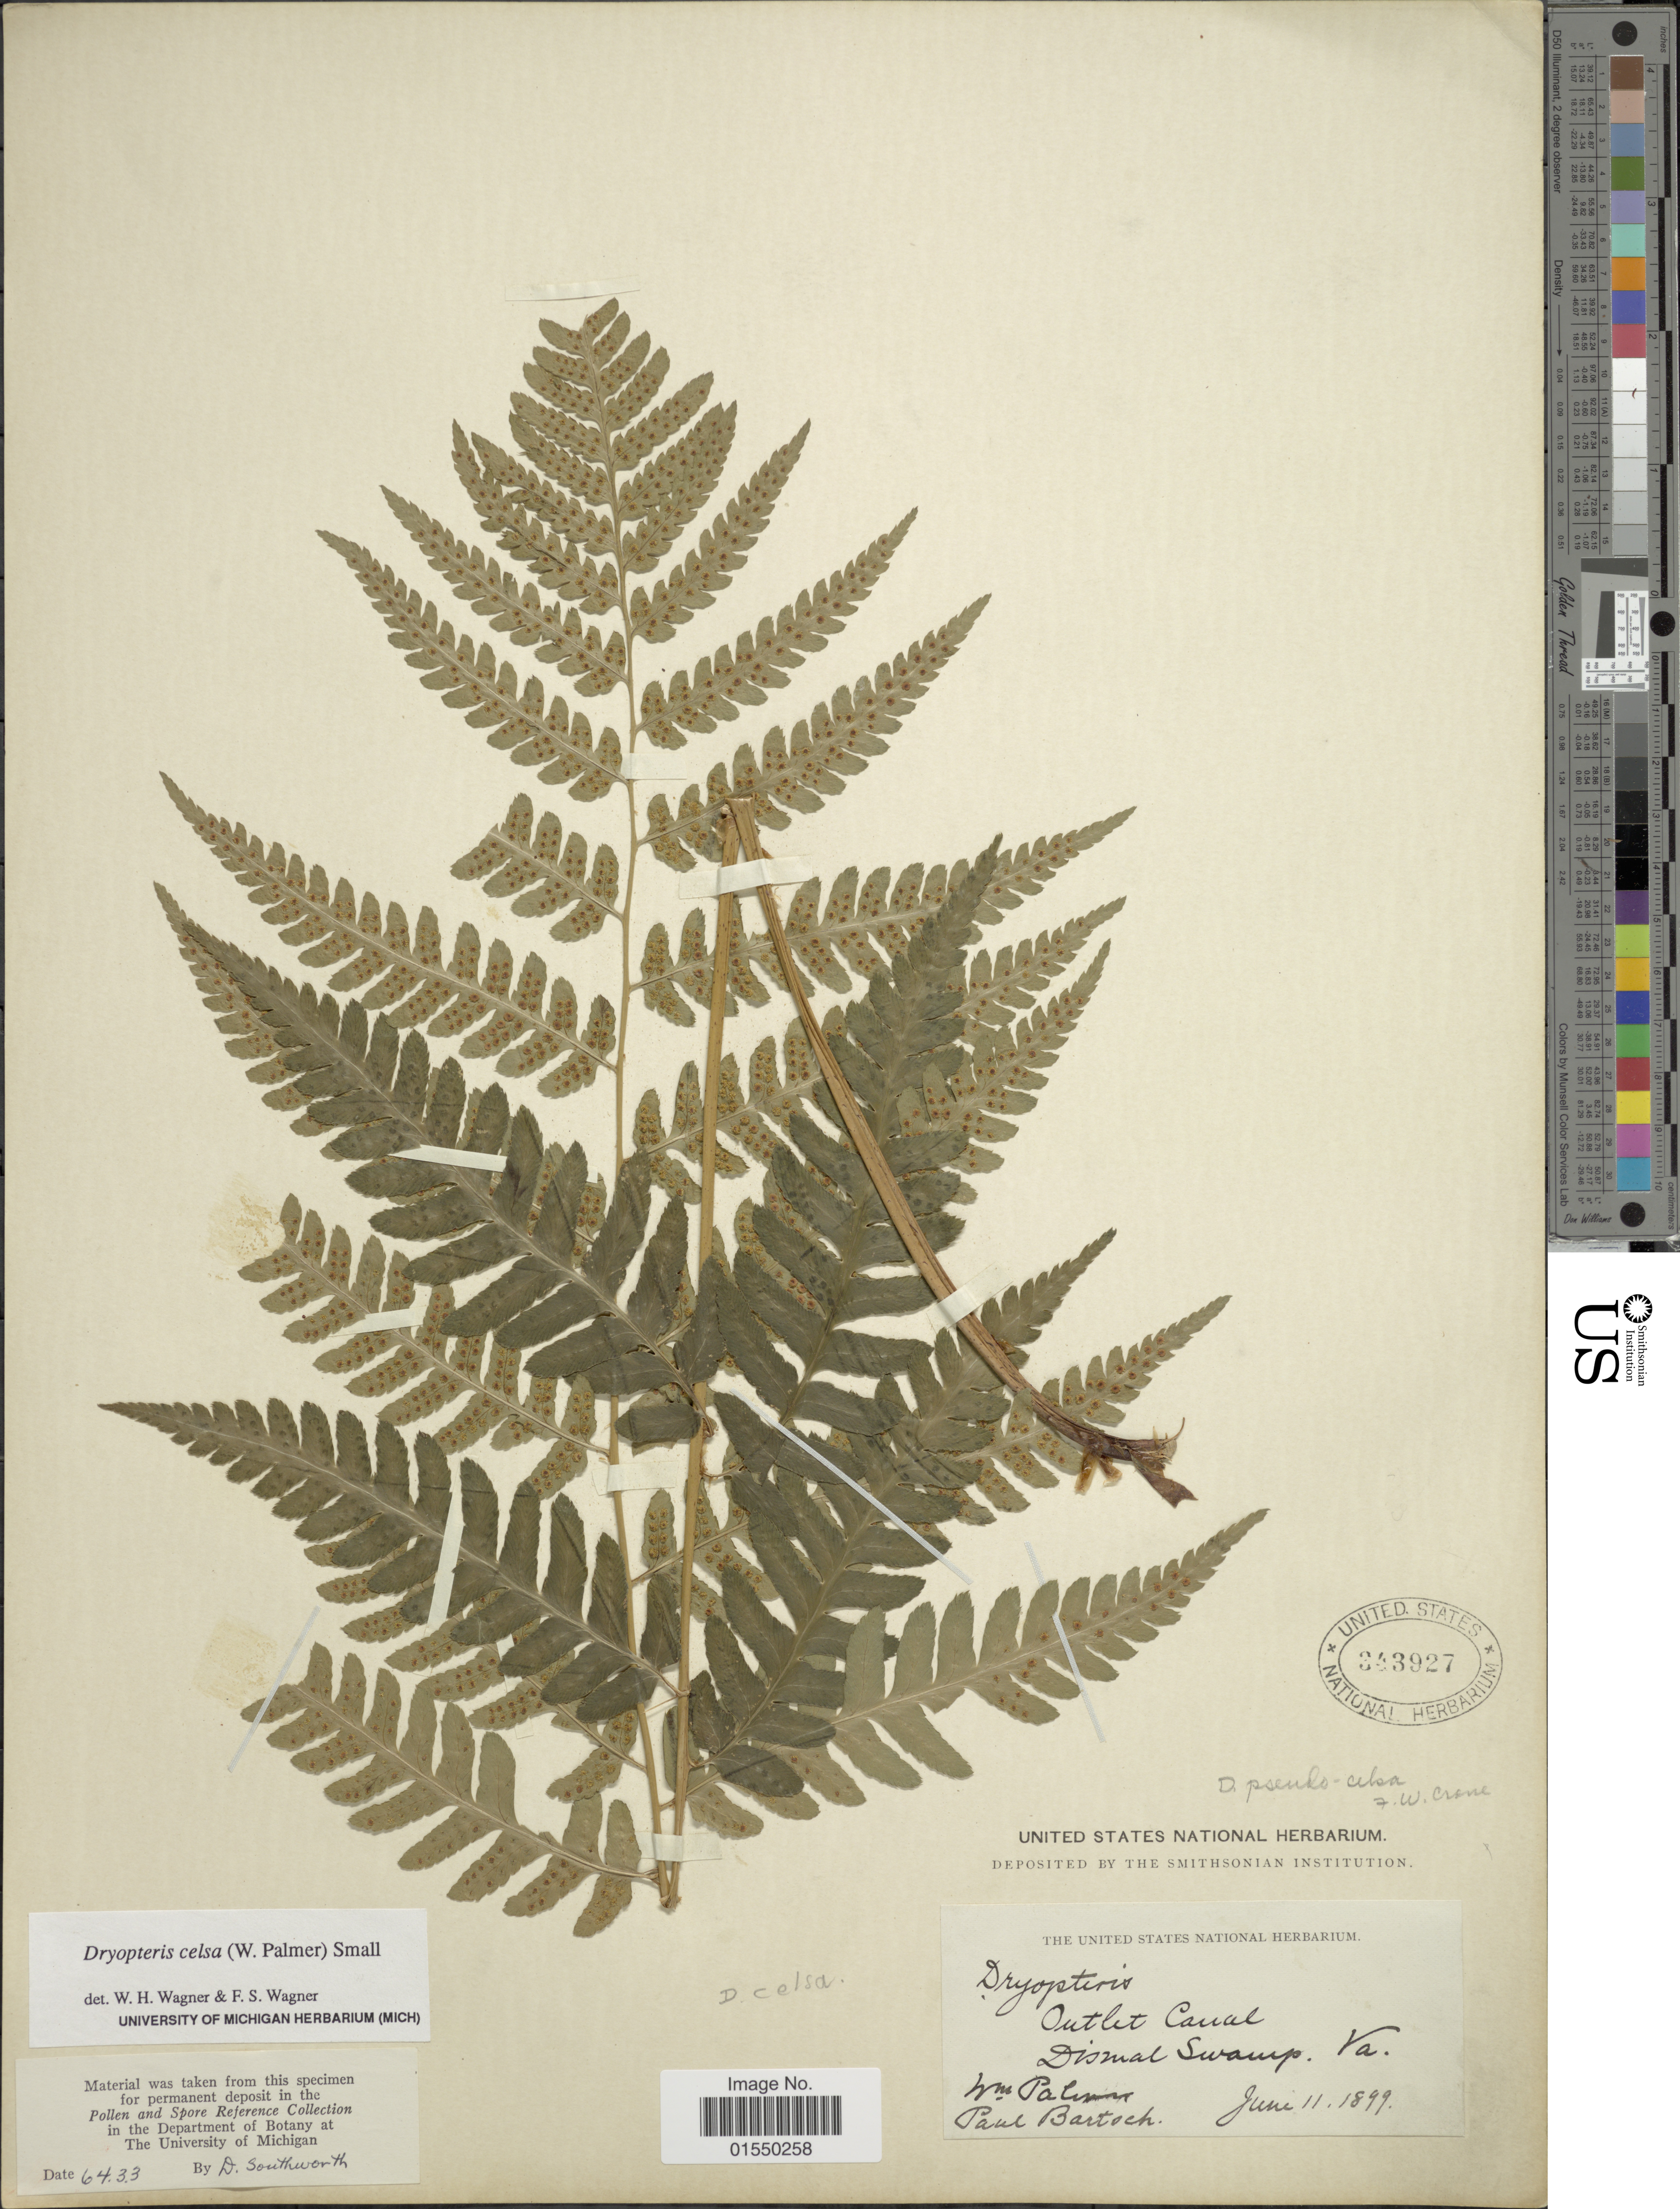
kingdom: Plantae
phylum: Tracheophyta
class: Polypodiopsida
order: Polypodiales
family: Dryopteridaceae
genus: Dryopteris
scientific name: Dryopteris celsa (W. Palmer) Knowlt., W. Palmer & C.L. Pollard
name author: (W. Palmer) Knowlt. et al.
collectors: W. Palmer & P. Bartsch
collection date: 1899-06-11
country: United States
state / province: Virginia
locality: Outlet Canal, Dismal Swamp, Va.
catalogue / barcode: US 343927